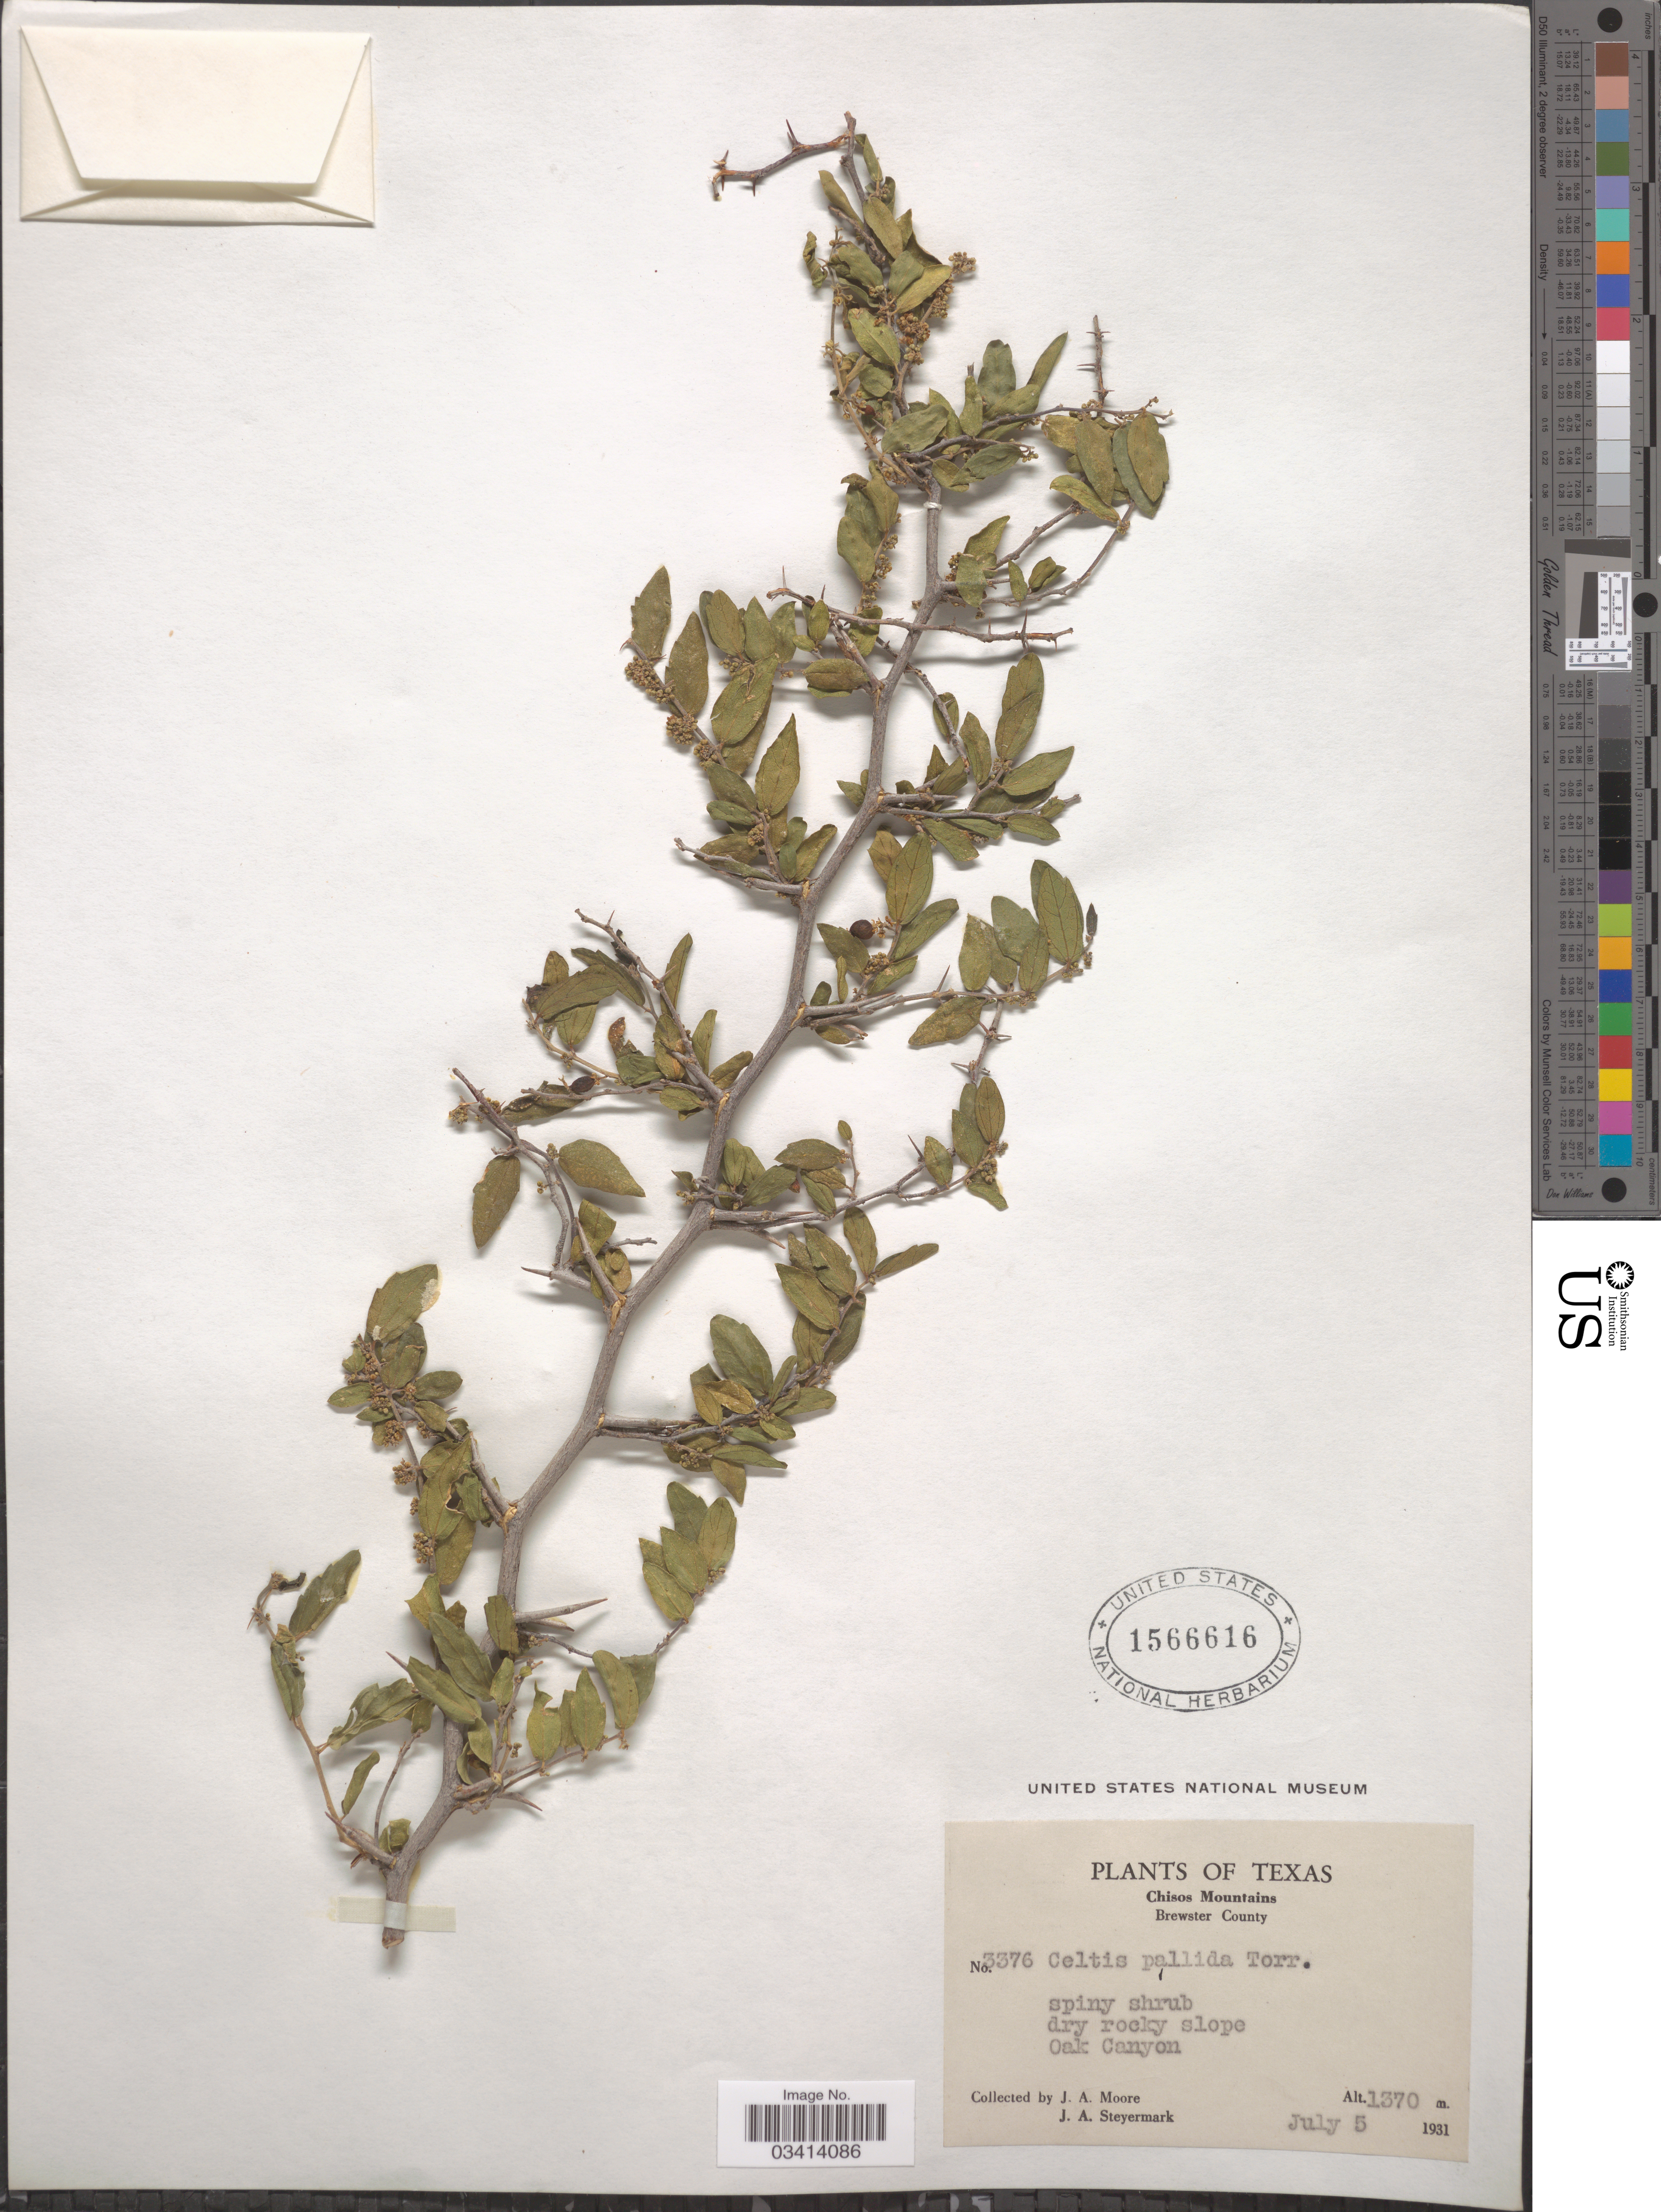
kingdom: Plantae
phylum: Tracheophyta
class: Magnoliopsida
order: Rosales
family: Cannabaceae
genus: Celtis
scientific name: Celtis pallida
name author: Torr. in Emory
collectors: J. A. Moore & J. Steyermark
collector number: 3376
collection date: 1931-07-05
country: United States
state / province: Texas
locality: Chisos Mountains. Brewster County. Oak Canyon.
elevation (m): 1370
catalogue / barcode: US 1566616